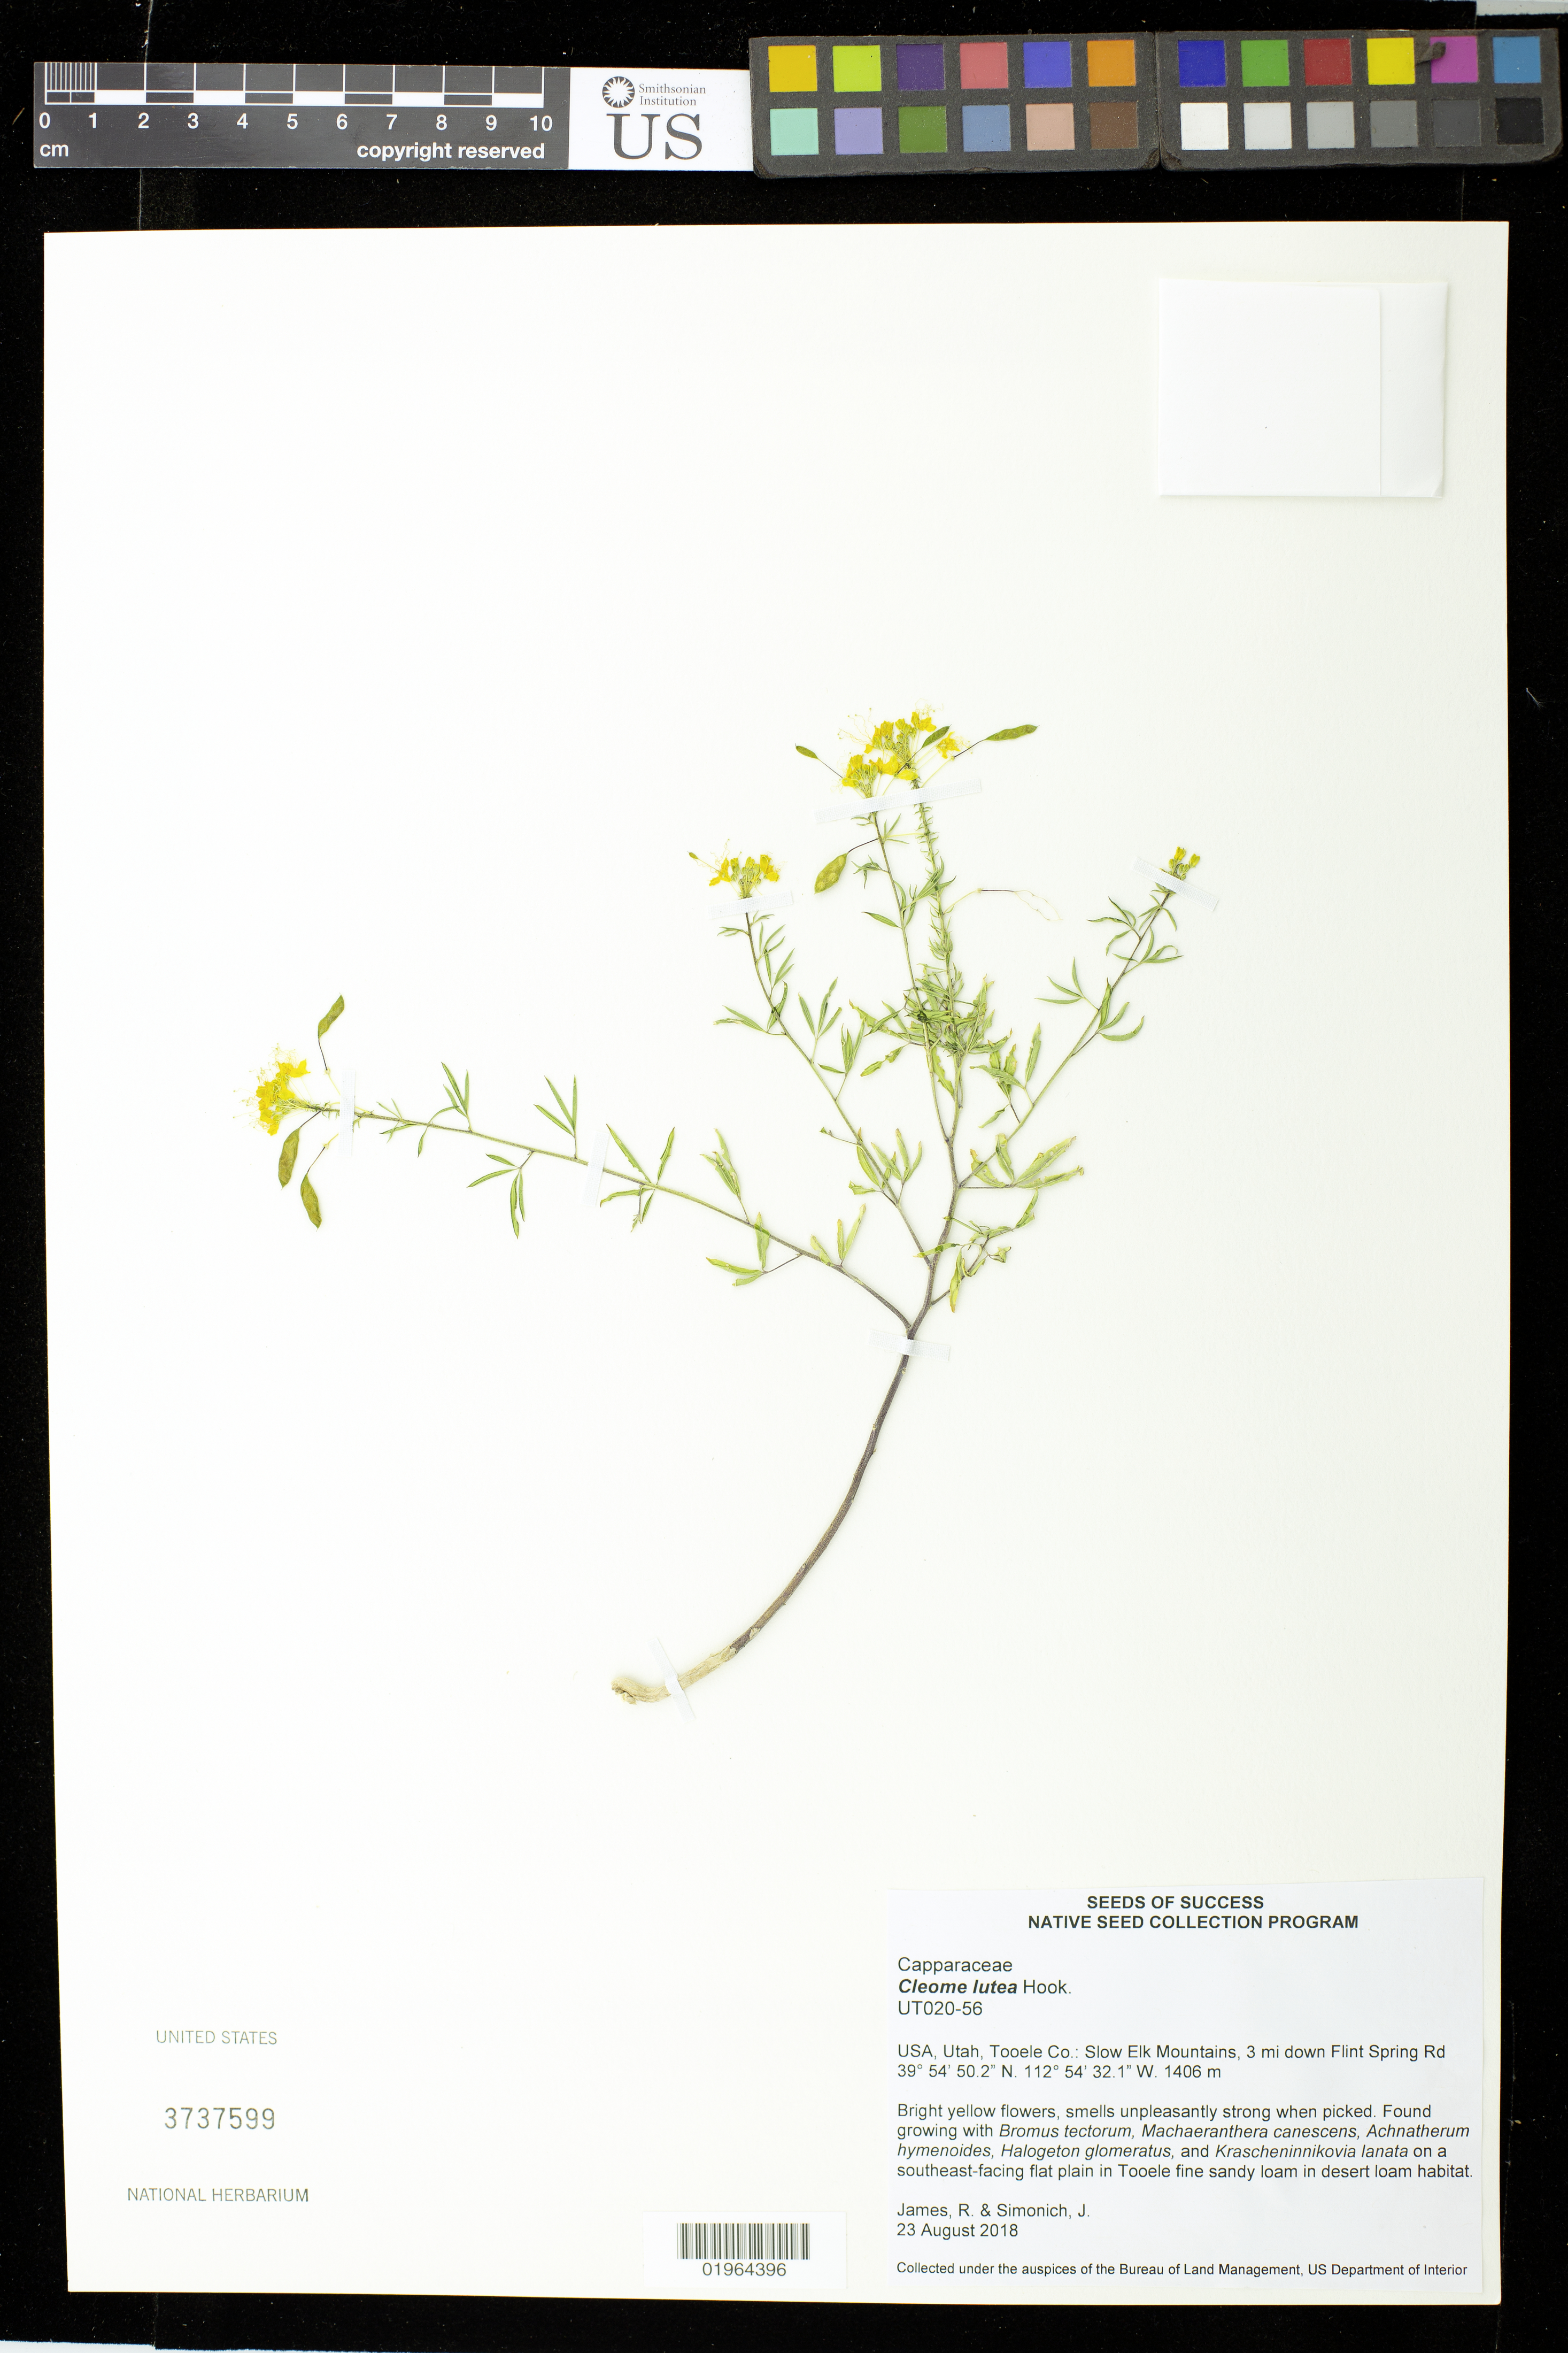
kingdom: Plantae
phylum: Tracheophyta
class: Magnoliopsida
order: Brassicales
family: Cleomaceae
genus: Cleomella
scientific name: Cleomella lutea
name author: (Hook.) Roalson & J.C. Hall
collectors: R. James & J. Simonich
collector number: UT020-56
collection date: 2018-08-23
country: United States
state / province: Utah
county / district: Tooele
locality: Slow Elk Mountains, 3 mi. down Flint Spring Rd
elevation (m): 1406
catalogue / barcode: US 3737599